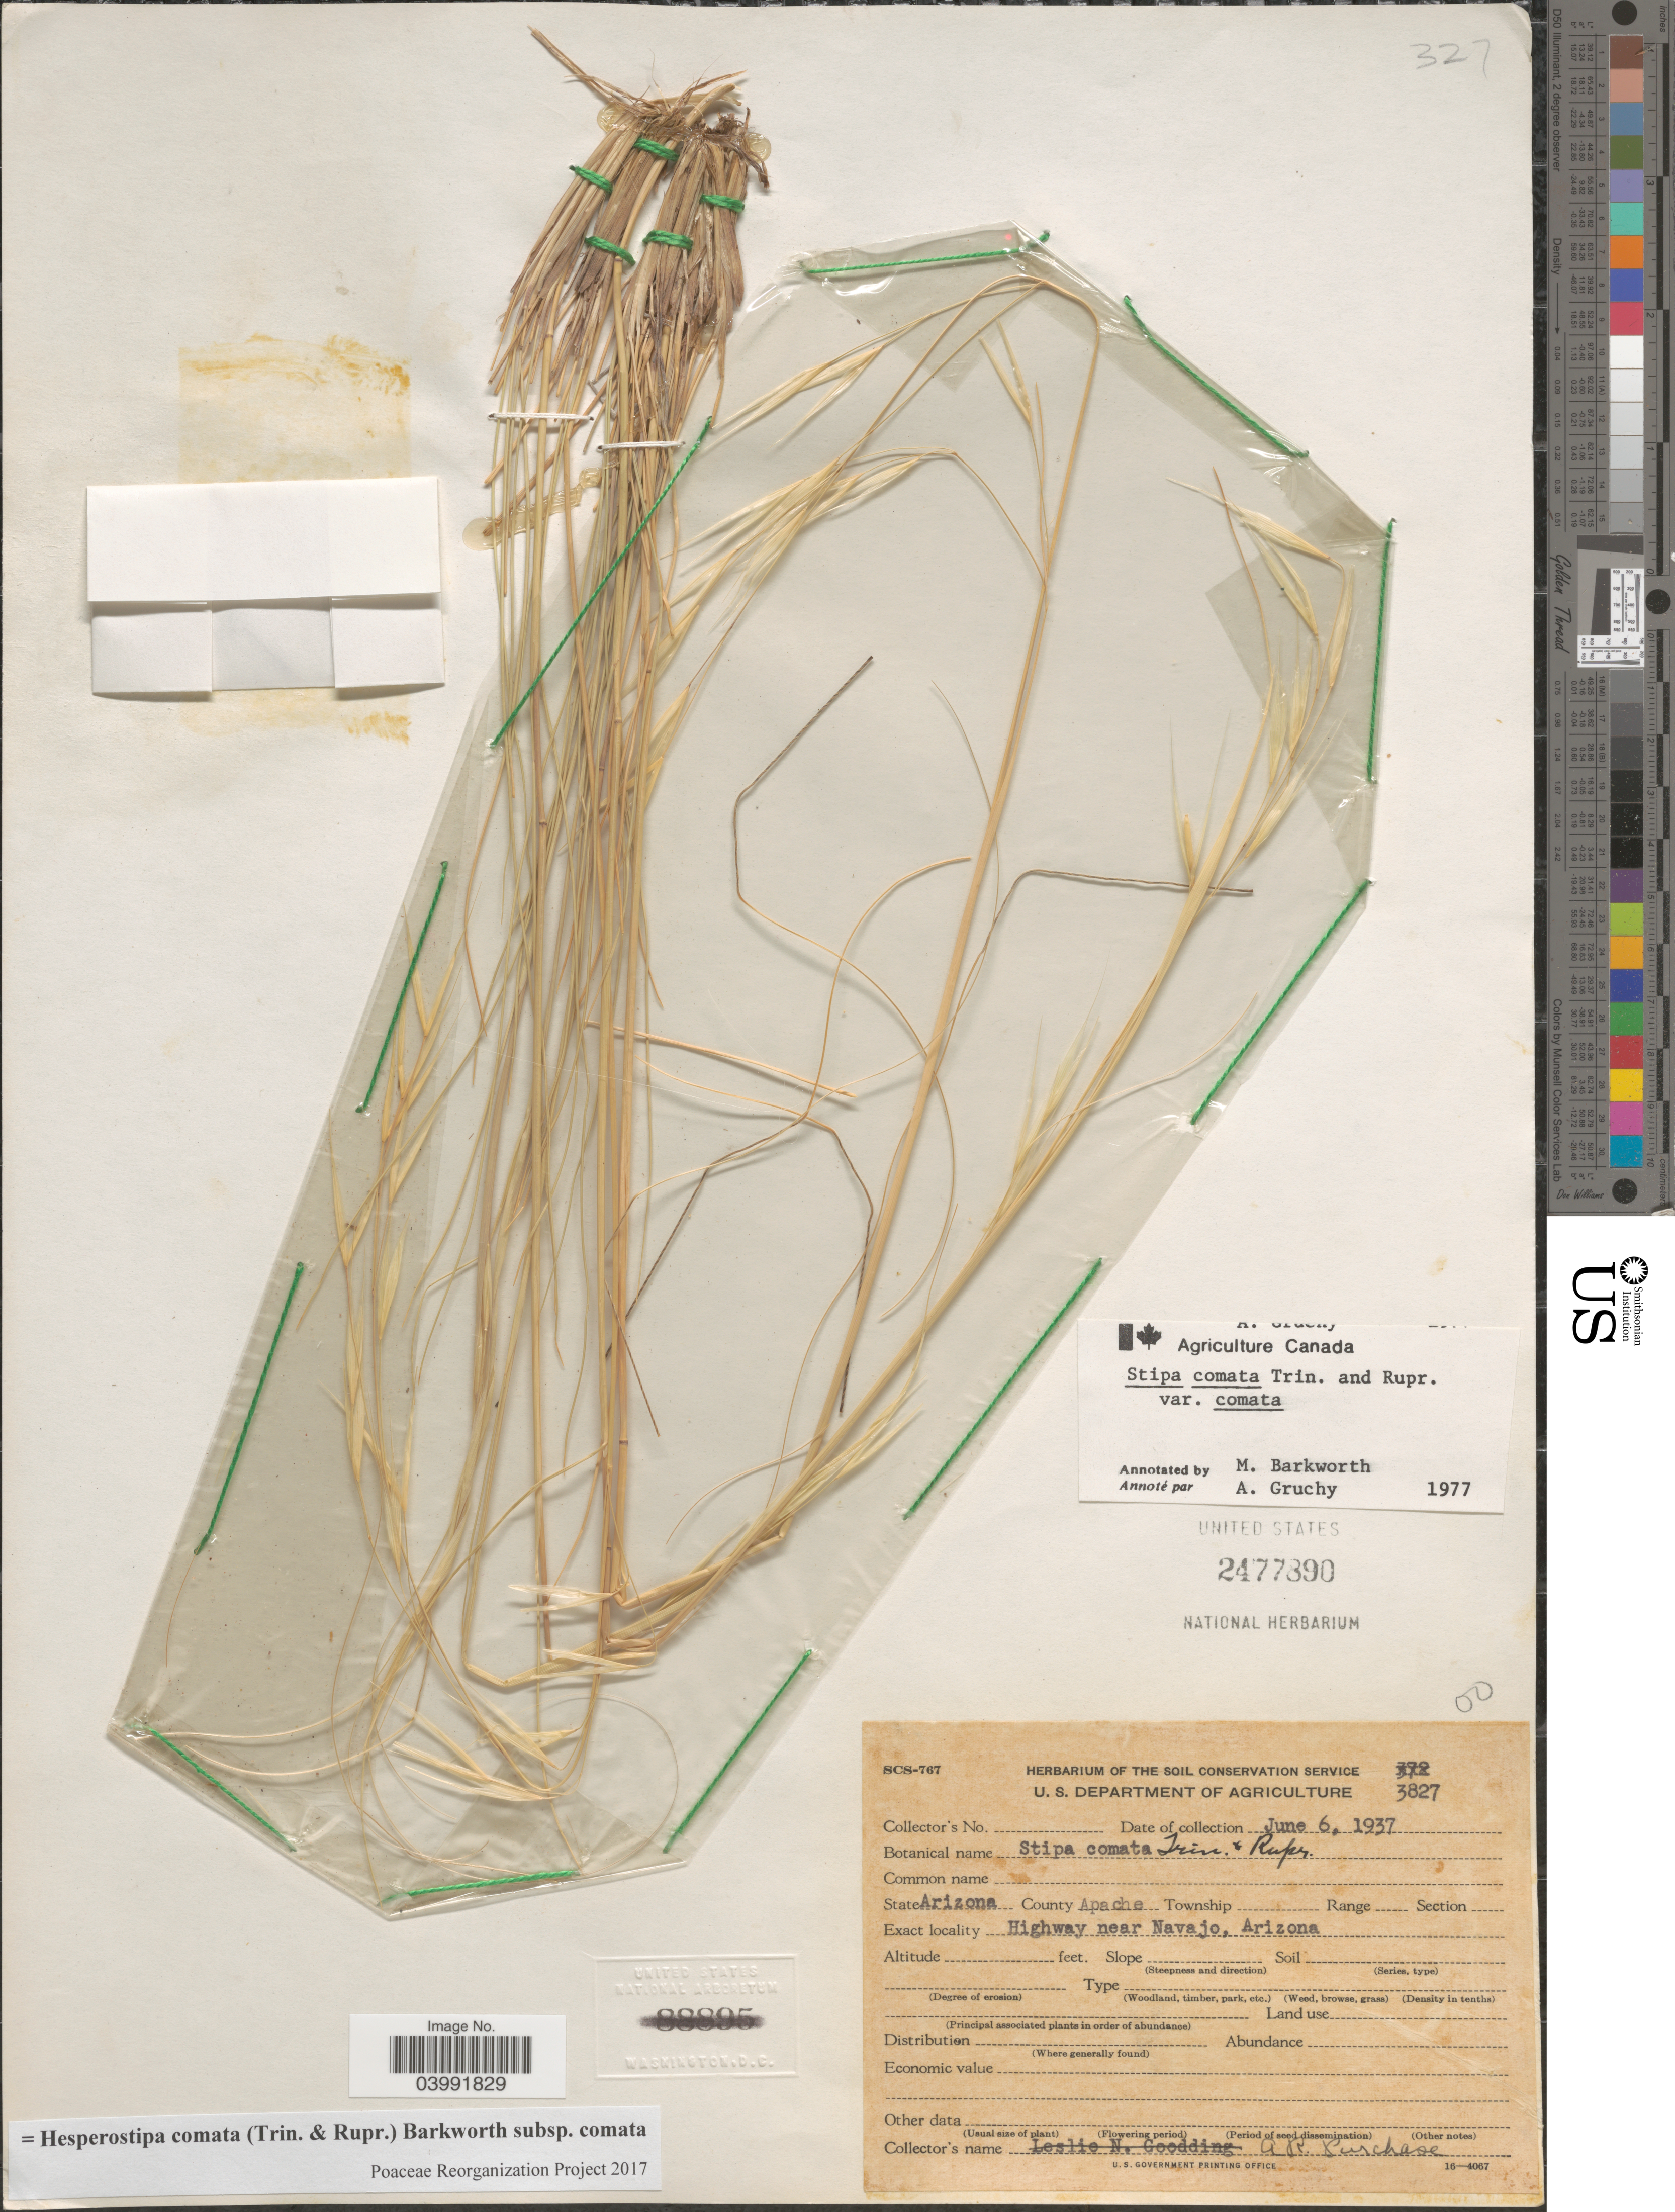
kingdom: Plantae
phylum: Tracheophyta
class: Liliopsida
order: Poales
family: Poaceae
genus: Hesperostipa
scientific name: Hesperostipa comata subsp. comata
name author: (Trin. & Rupr.) Barkworth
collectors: A. Purchase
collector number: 3827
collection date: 1937-06-06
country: United States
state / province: Arizona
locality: County Apache. Highway near Navajo.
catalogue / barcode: US 2477890